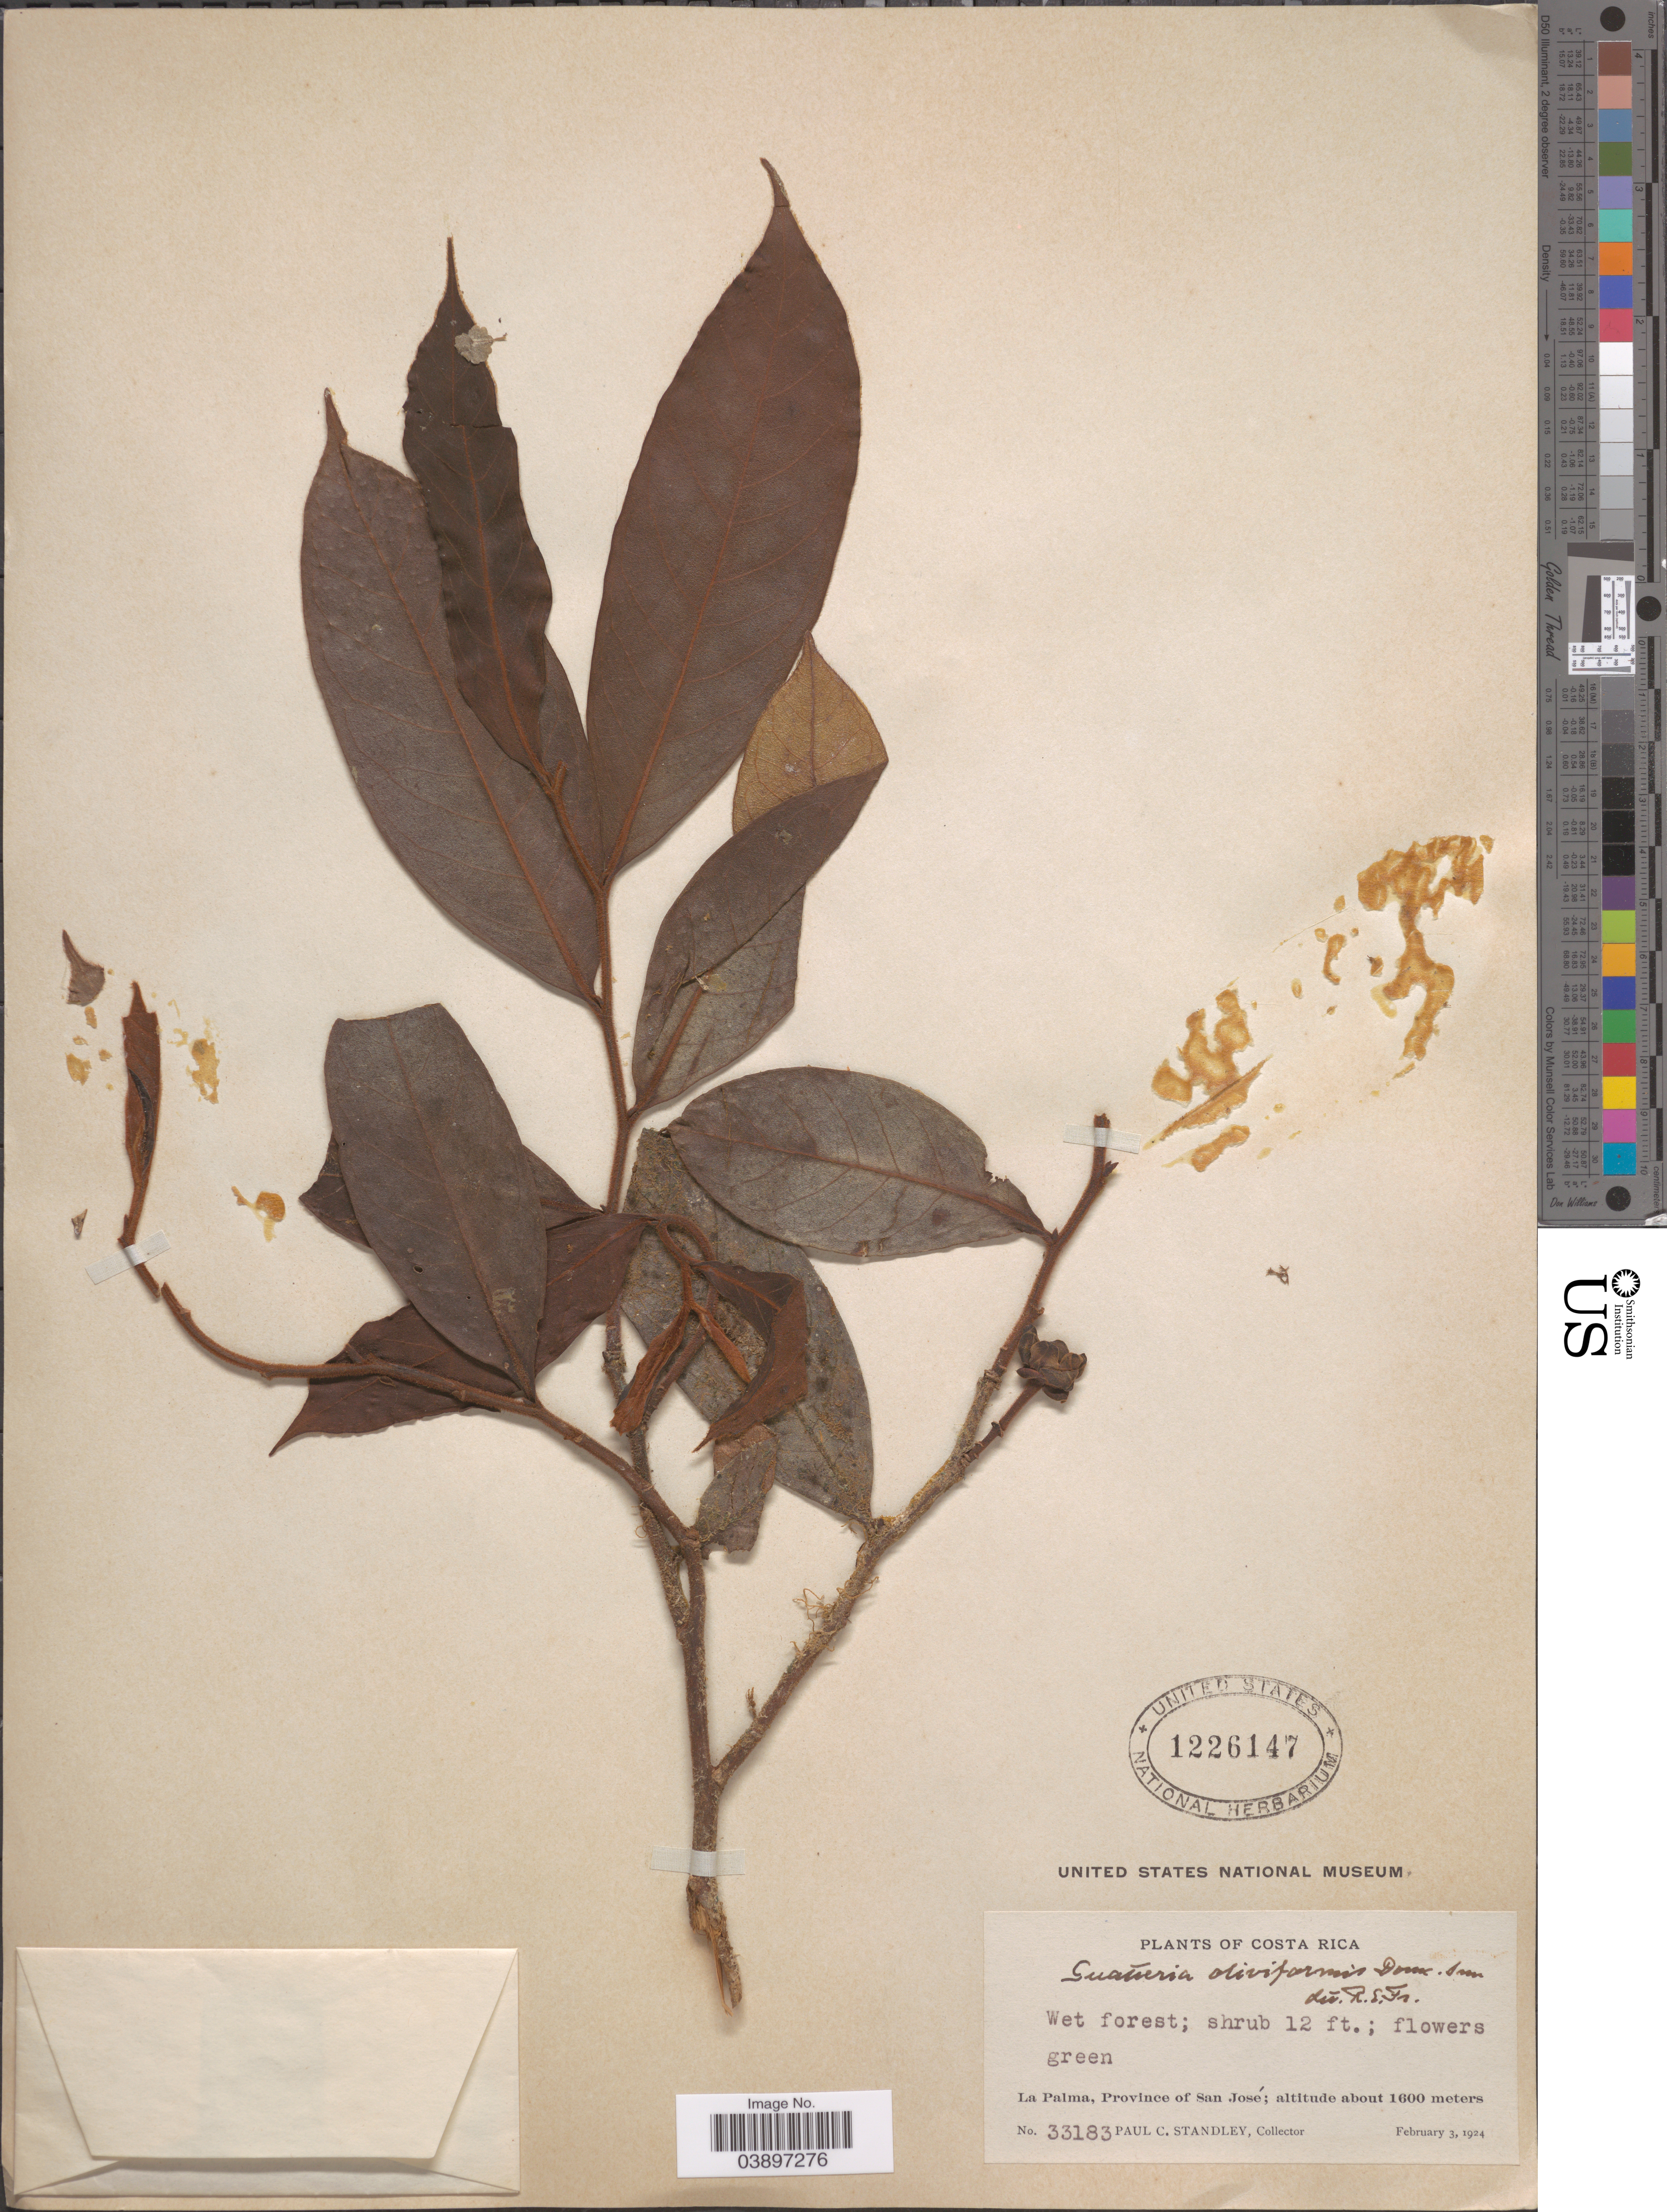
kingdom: Plantae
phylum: Tracheophyta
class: Magnoliopsida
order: Magnoliales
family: Annonaceae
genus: Guatteria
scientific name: Guatteria oliviformis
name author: Donn. Sm.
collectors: P. C. Standley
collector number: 33183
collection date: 1924-02-03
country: Costa Rica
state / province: San José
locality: La Palma.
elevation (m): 1600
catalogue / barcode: US 1226147